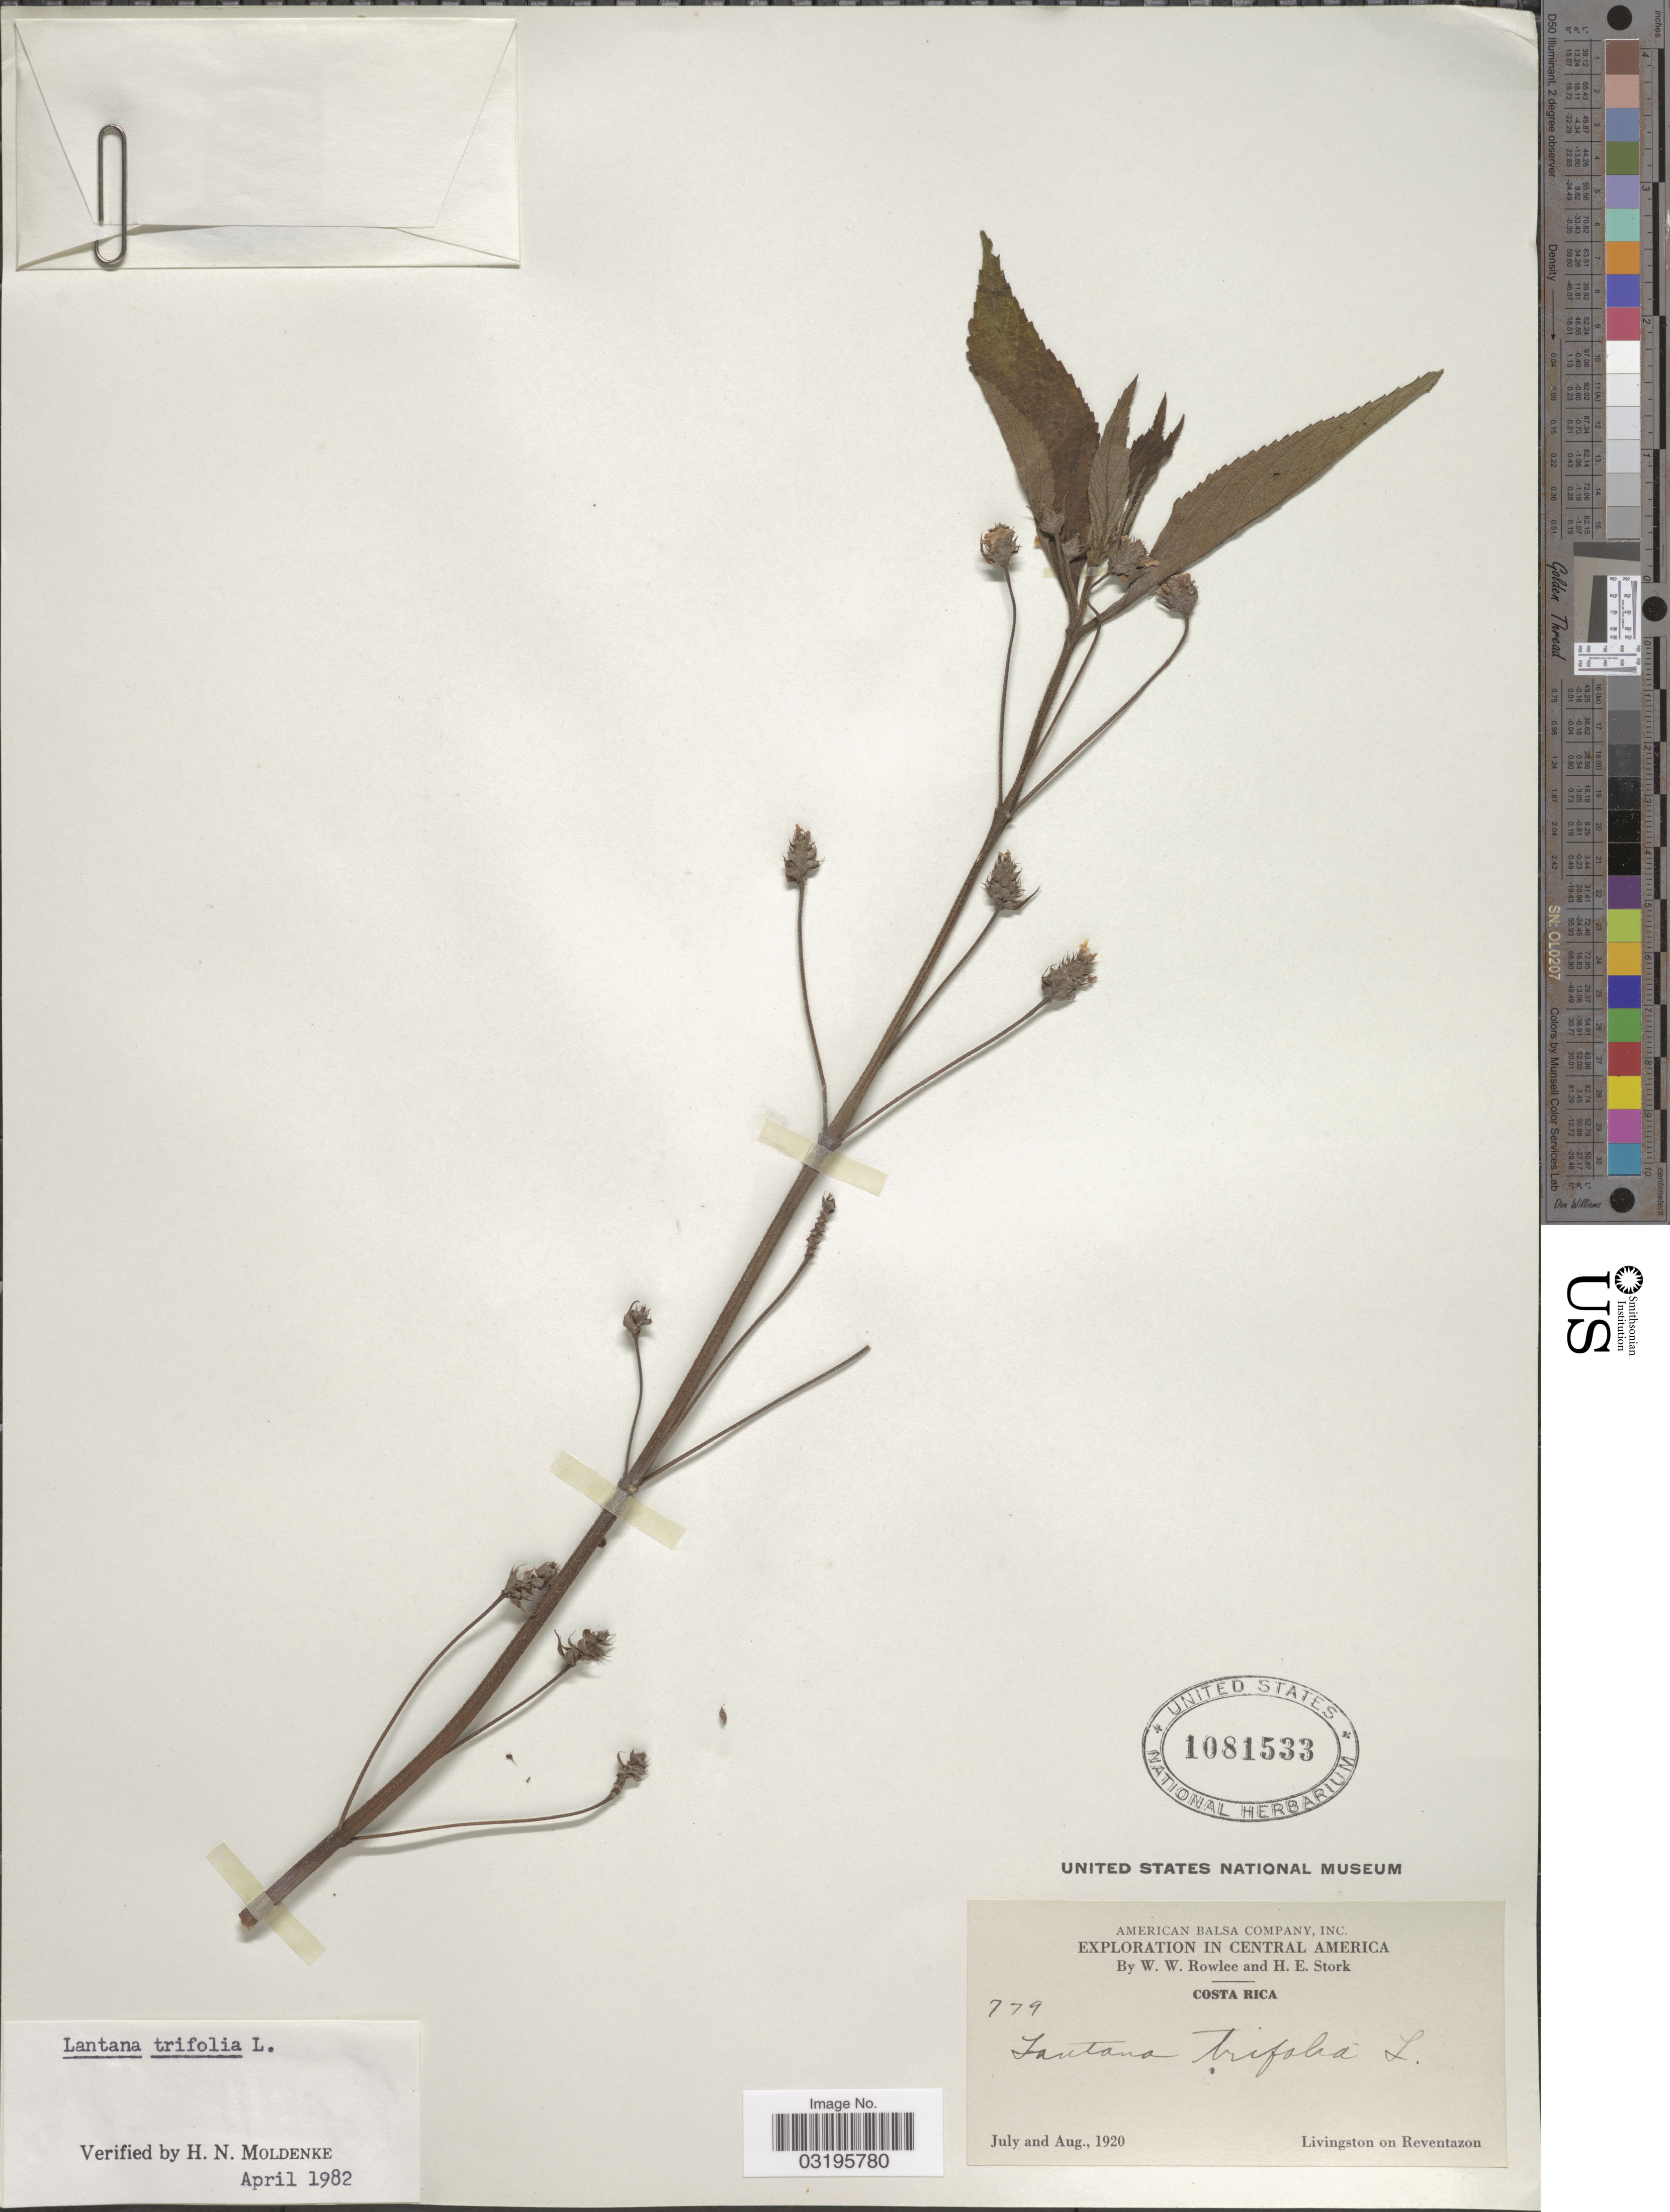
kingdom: Plantae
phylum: Tracheophyta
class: Magnoliopsida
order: Lamiales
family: Verbenaceae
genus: Lantana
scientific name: Lantana trifolia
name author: L.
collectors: W. W. Rowlee & H. E. Stork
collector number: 779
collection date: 1920-07/1920-08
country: Costa Rica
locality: Livingston on Reventazon.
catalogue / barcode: US 1081533